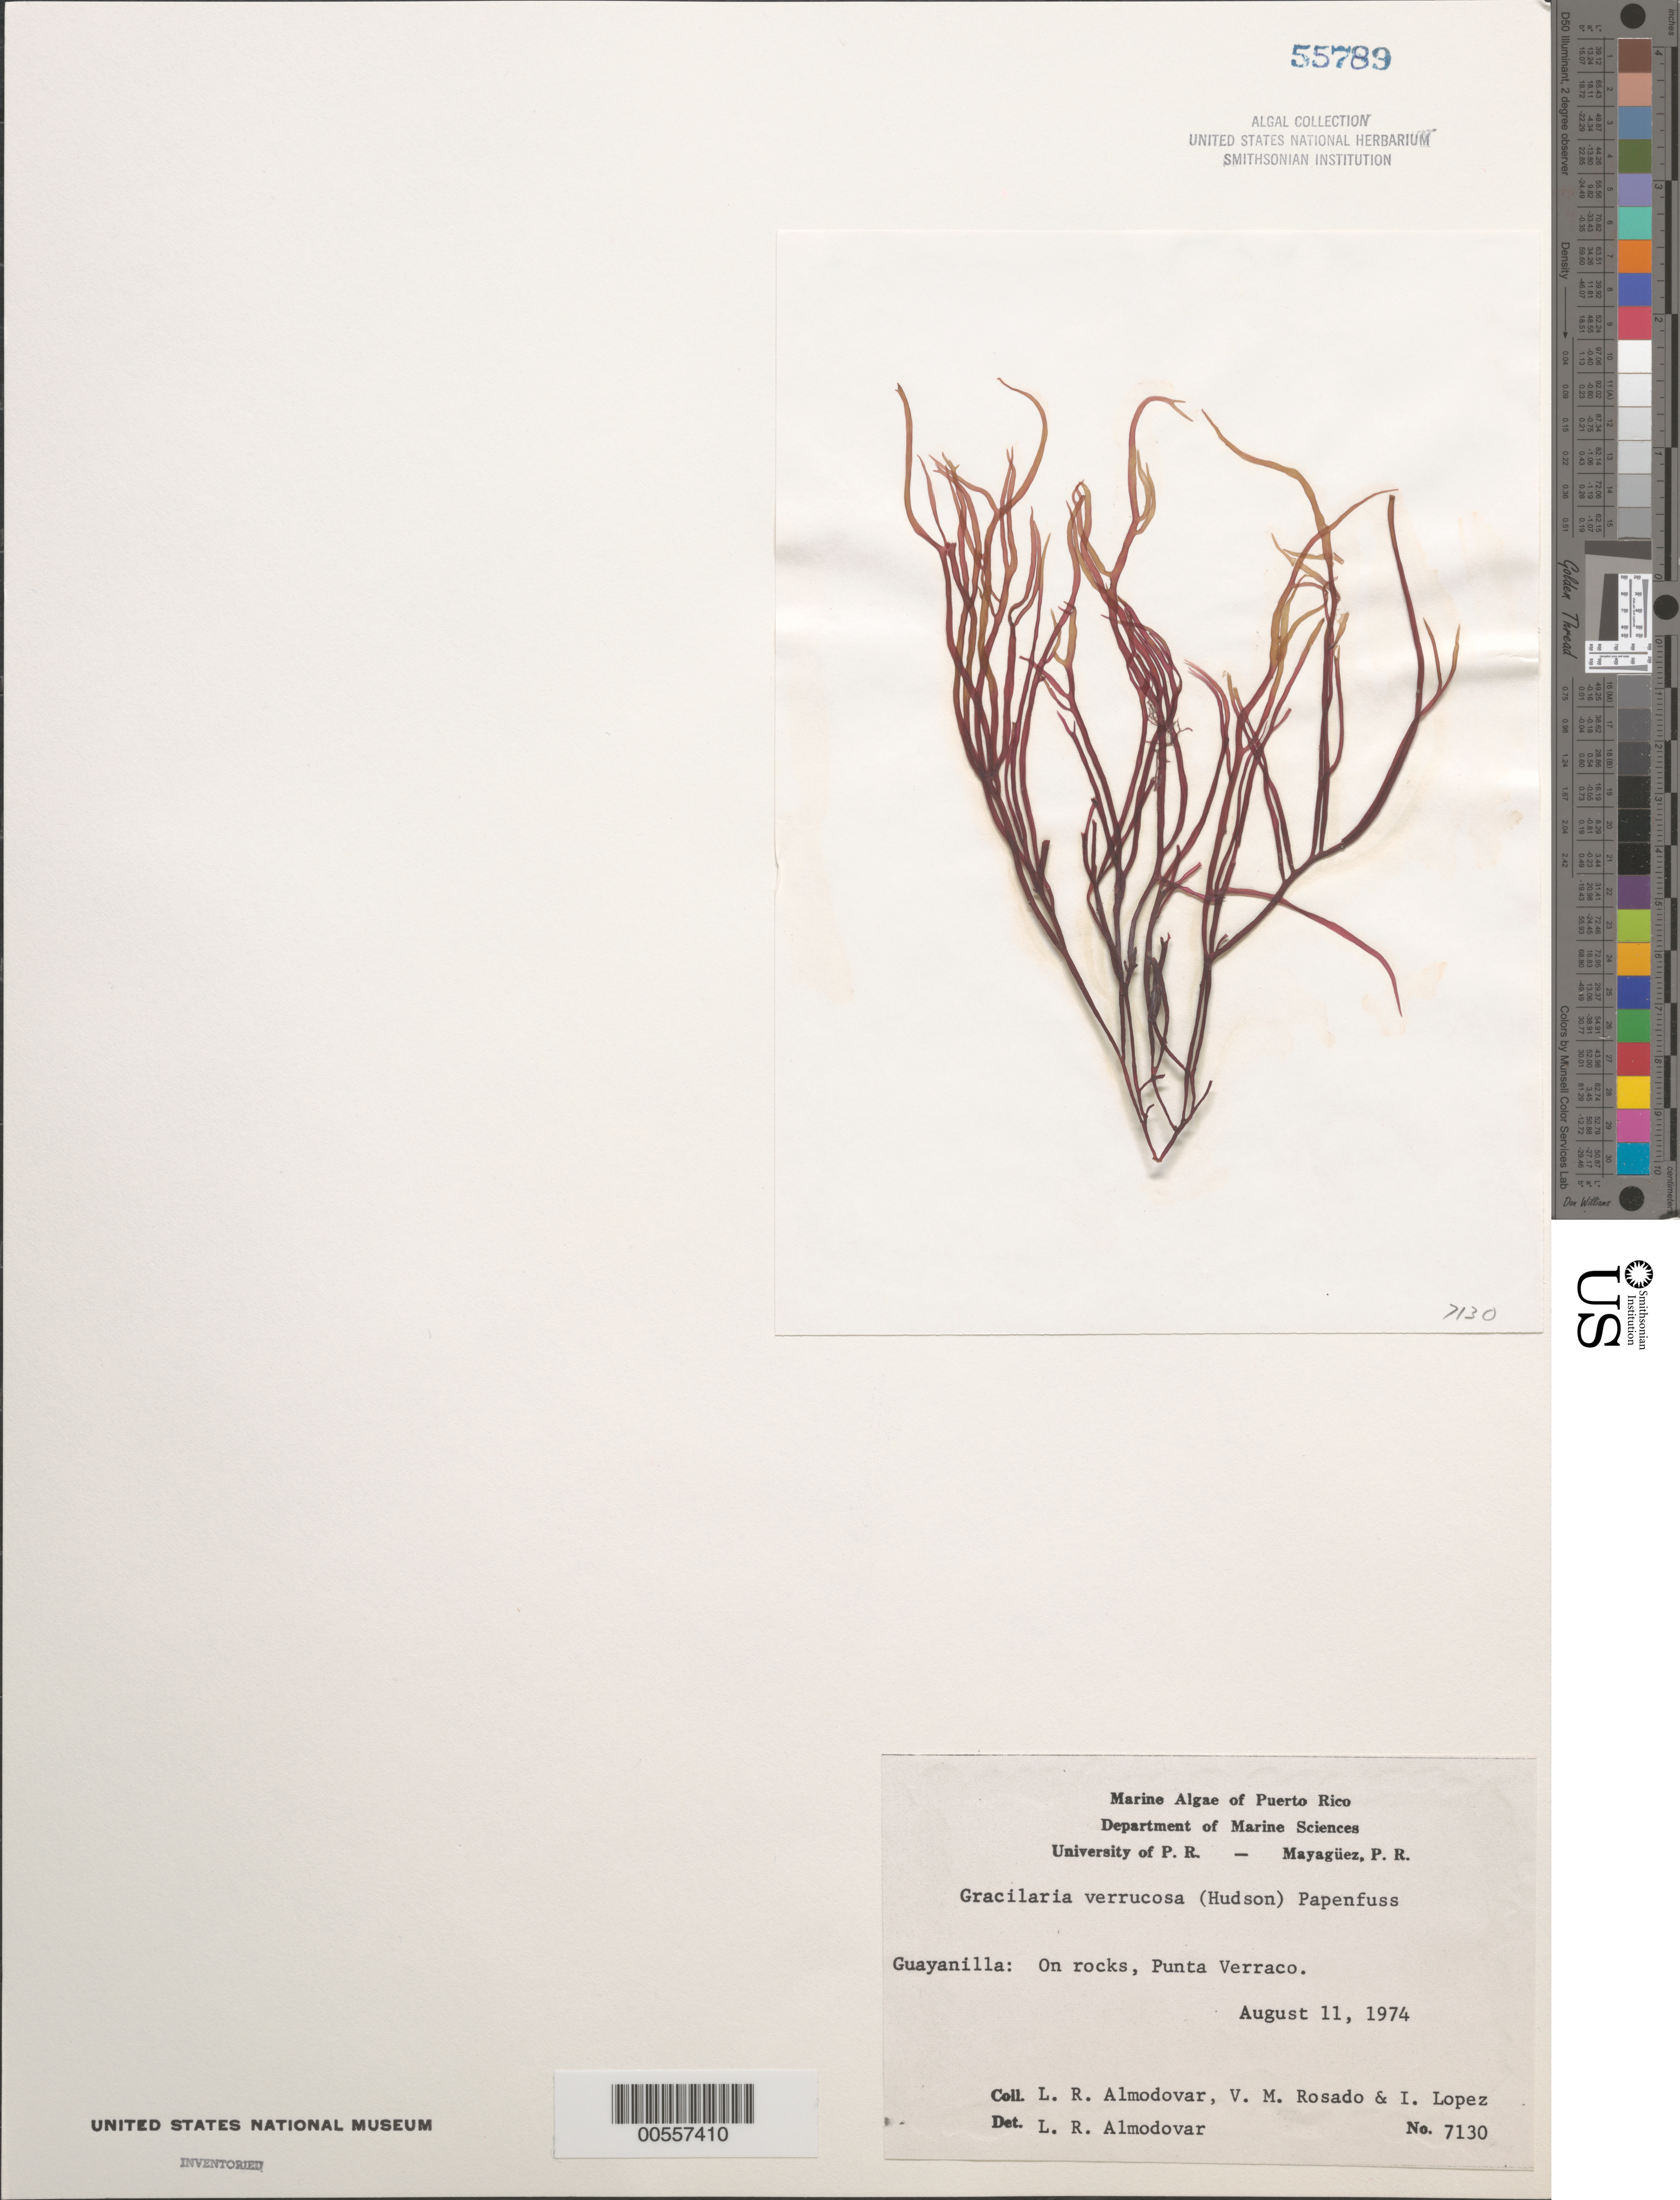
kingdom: Plantae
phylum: Rhodophyta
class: Florideophyceae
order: Gracilariales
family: Gracilariaceae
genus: Gracilariopsis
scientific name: Gracilariopsis longissima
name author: (S.G. Gmel.) Steentoft et al.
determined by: Algae name updating Project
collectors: L. Almodovar, V. Rosado & I. Lopéz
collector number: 7130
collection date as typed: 11 Aug 1974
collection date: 1974-08-11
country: Puerto Rico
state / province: Guayanilla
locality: Punta verraco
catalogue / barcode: US 55789